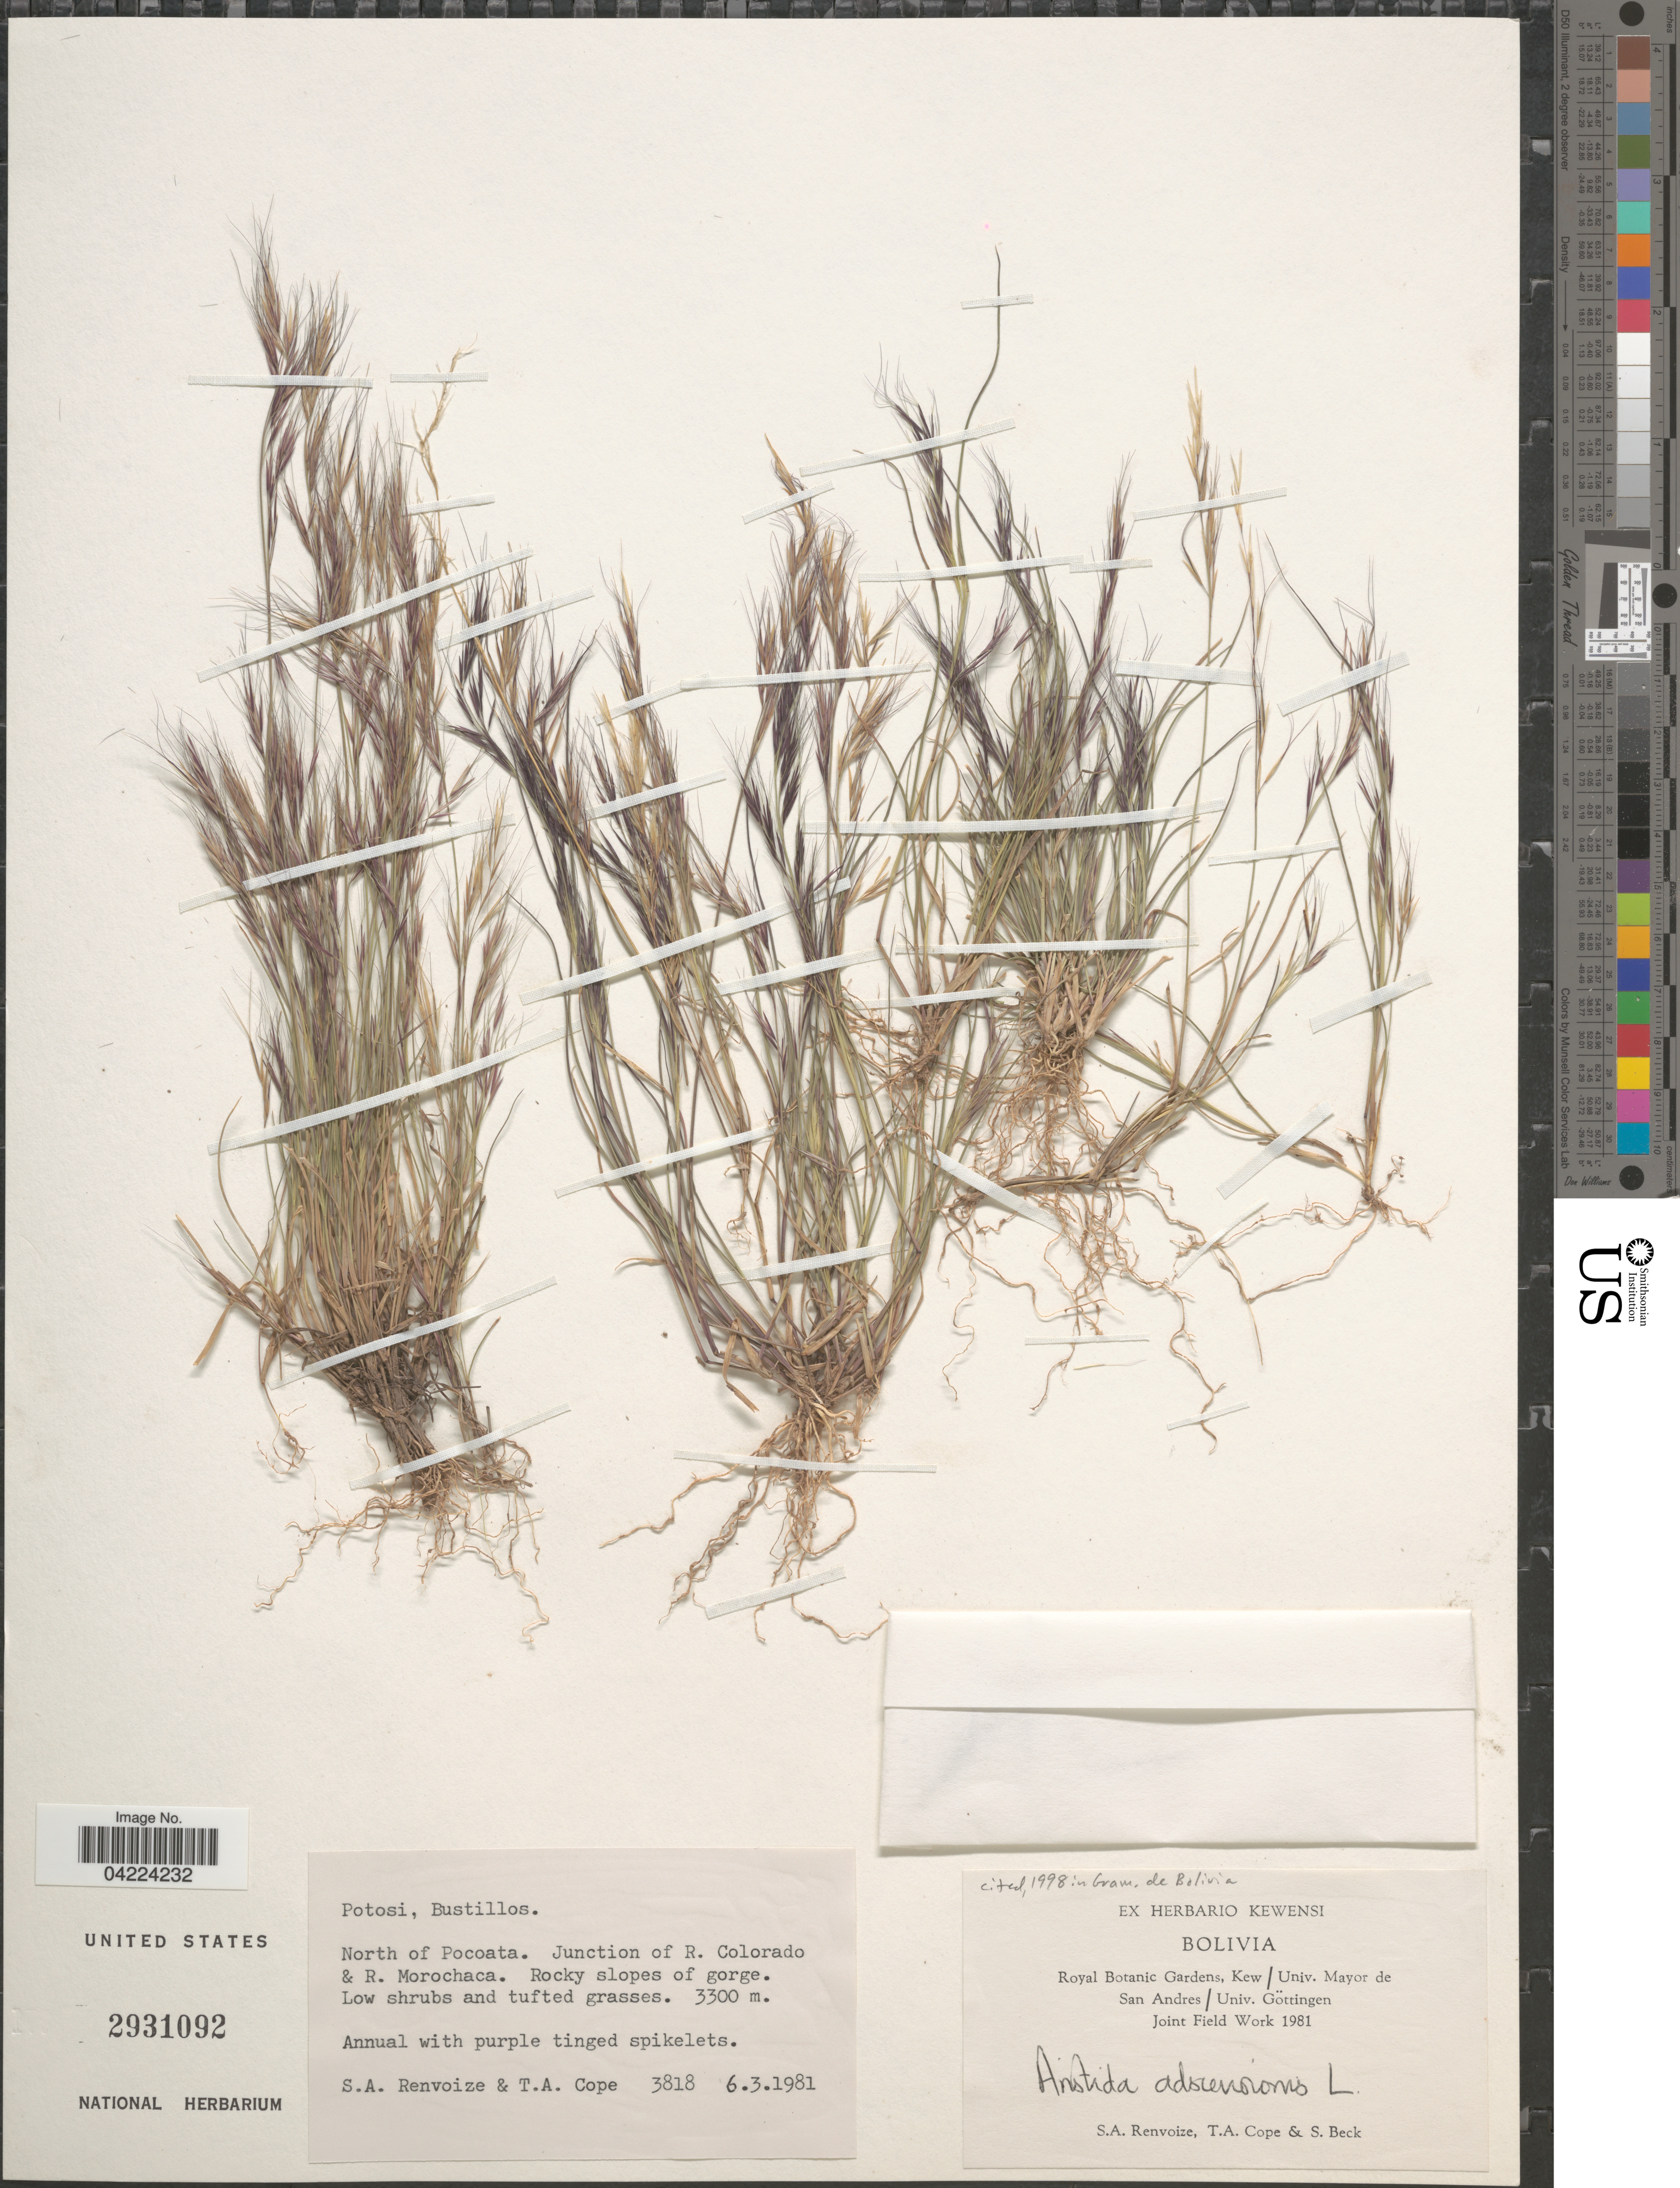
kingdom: Plantae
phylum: Tracheophyta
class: Liliopsida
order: Poales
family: Poaceae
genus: Aristida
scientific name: Aristida adscensionis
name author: L.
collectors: S. A. Renvoize & T. A. Cope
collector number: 3818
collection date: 1981-03-06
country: Bolivia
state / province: Potosi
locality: Royal Botanic Gardens, Kew/ Univ. Mayor de San Andres/ Univ. Göttingen Joint Field Work 1981. North of Pocoata. Junction of R. Colorado & R. Morochaca. Rocky slopes of gorge.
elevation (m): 3300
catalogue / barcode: US 2931092